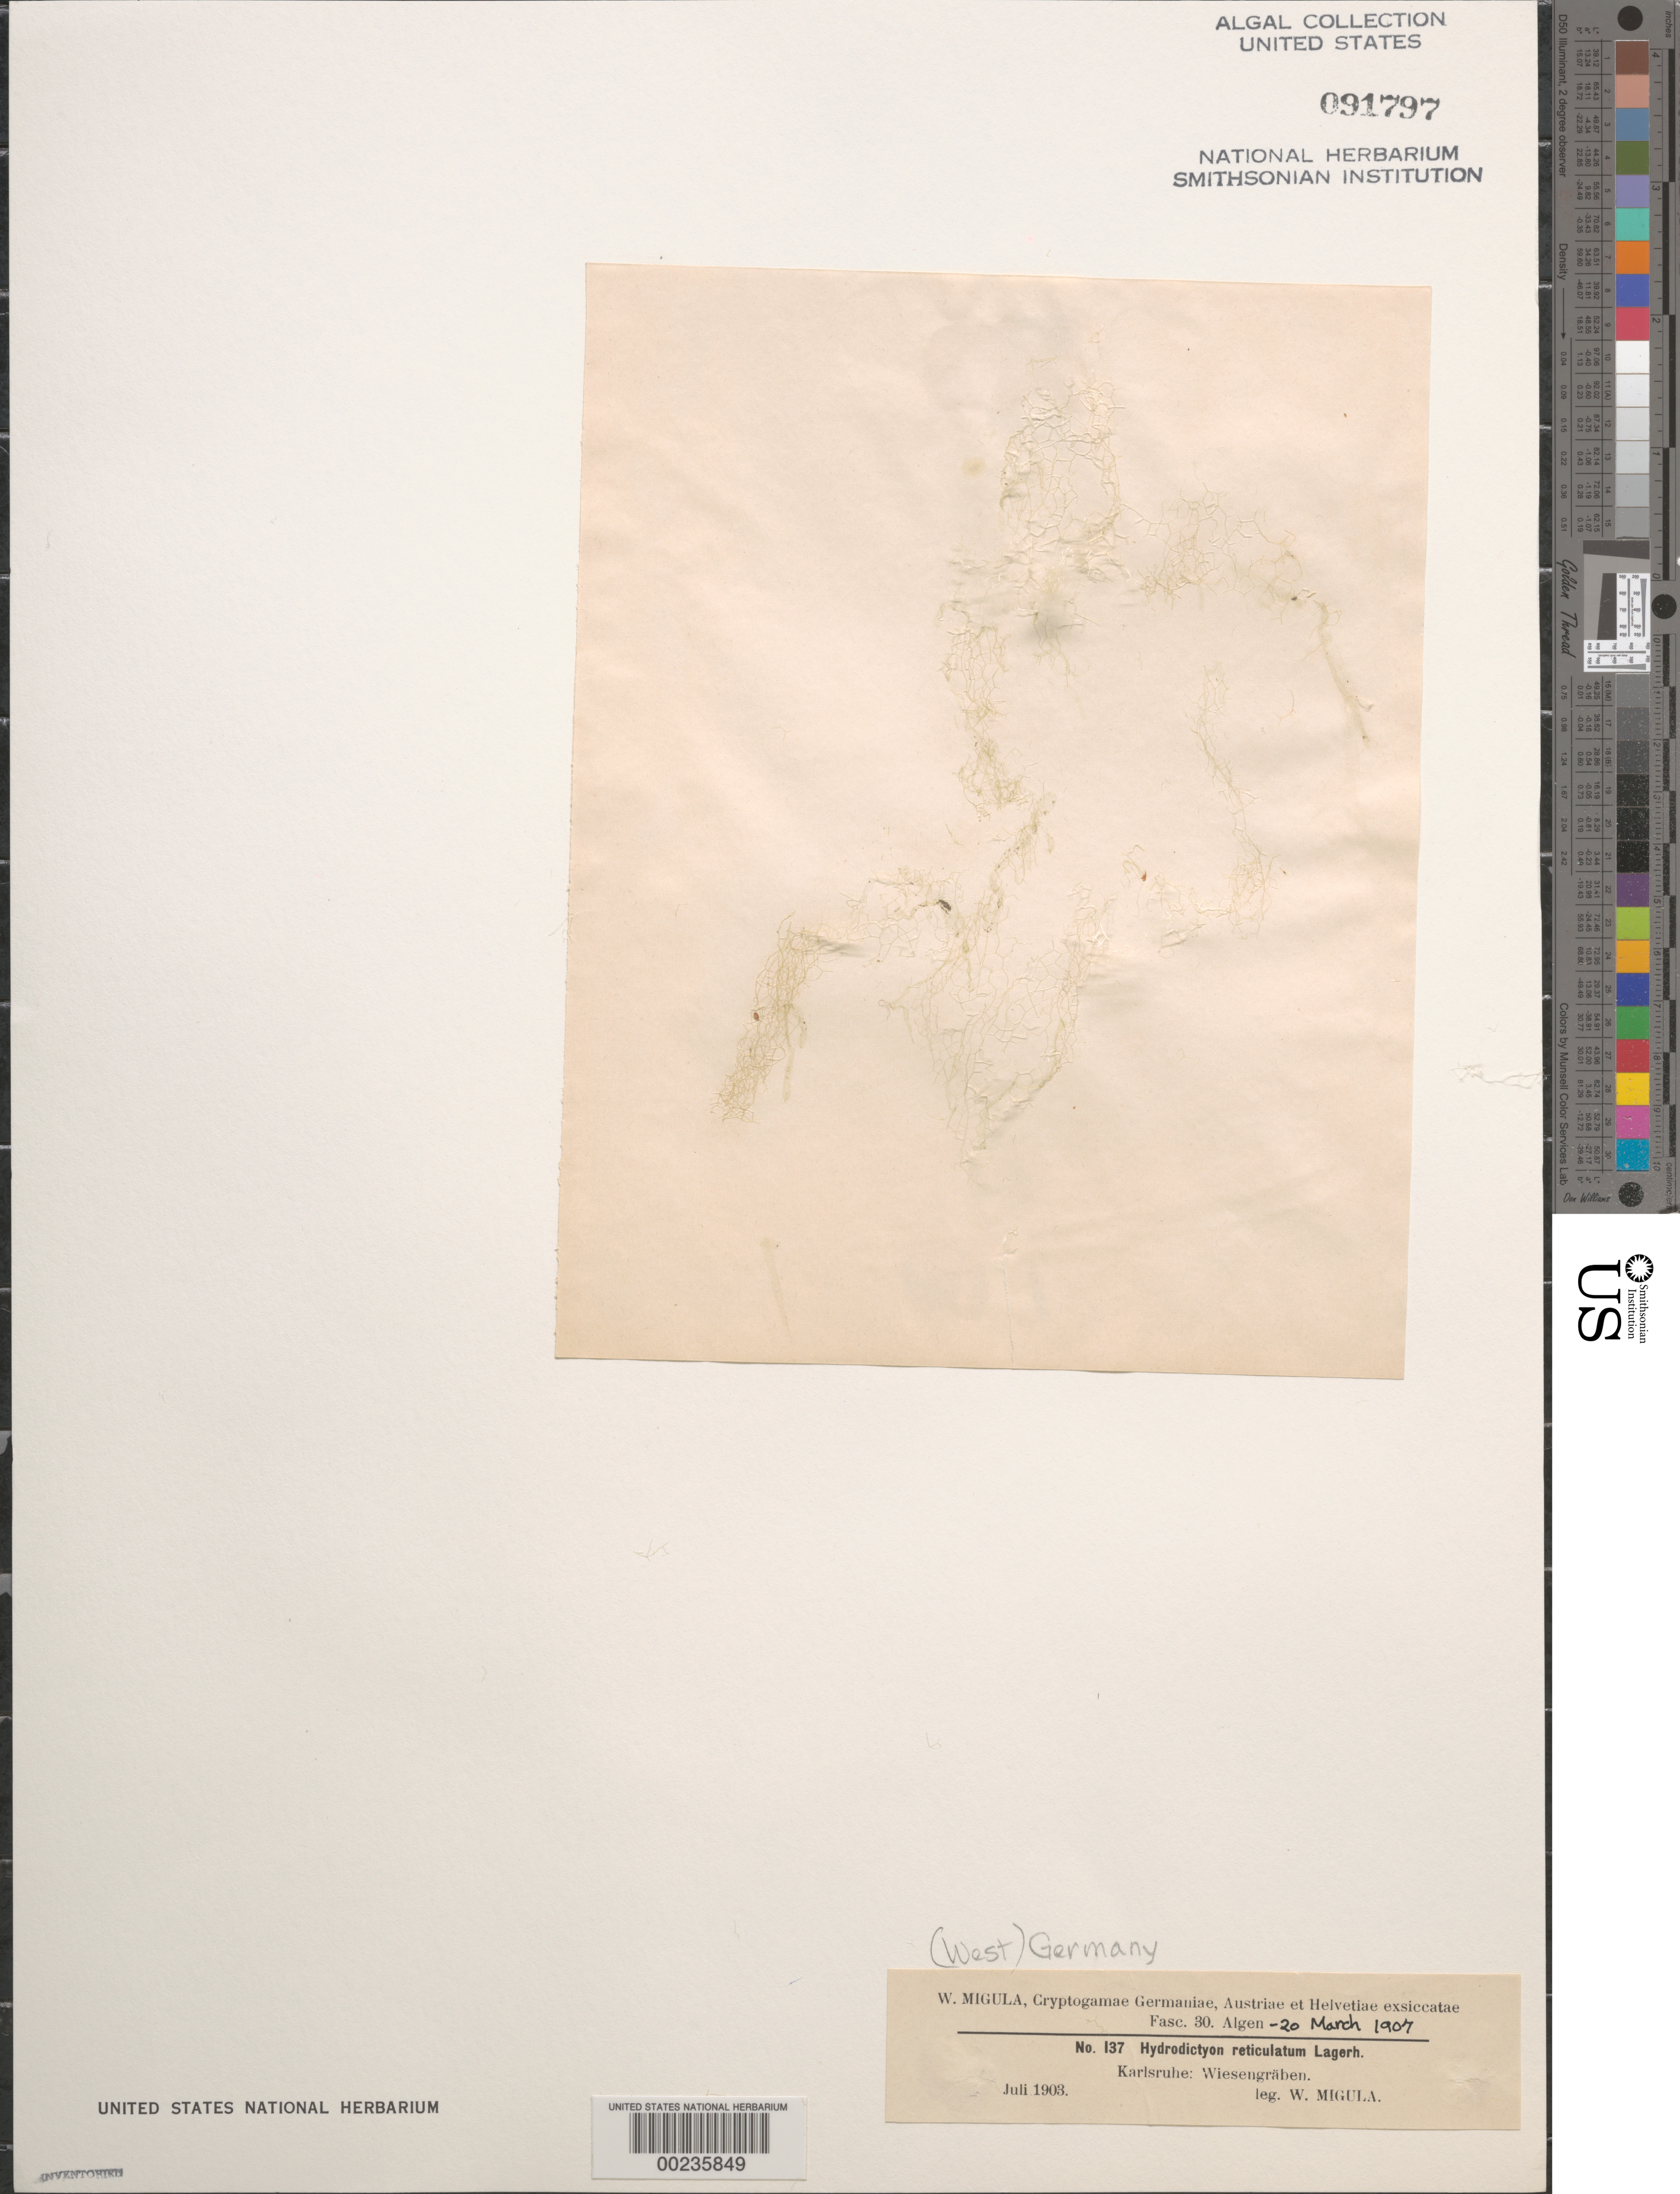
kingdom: Plantae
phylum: Chlorophyta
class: Chlorophyceae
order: Sphaeropleales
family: Hydrodictyaceae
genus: Hydrodictyon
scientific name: Hydrodictyon reticulatum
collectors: W. Migula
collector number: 137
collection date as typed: Jul 1903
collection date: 1903-07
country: Germany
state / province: Baden-wurttemberg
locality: Karlsruhe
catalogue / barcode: US 91797